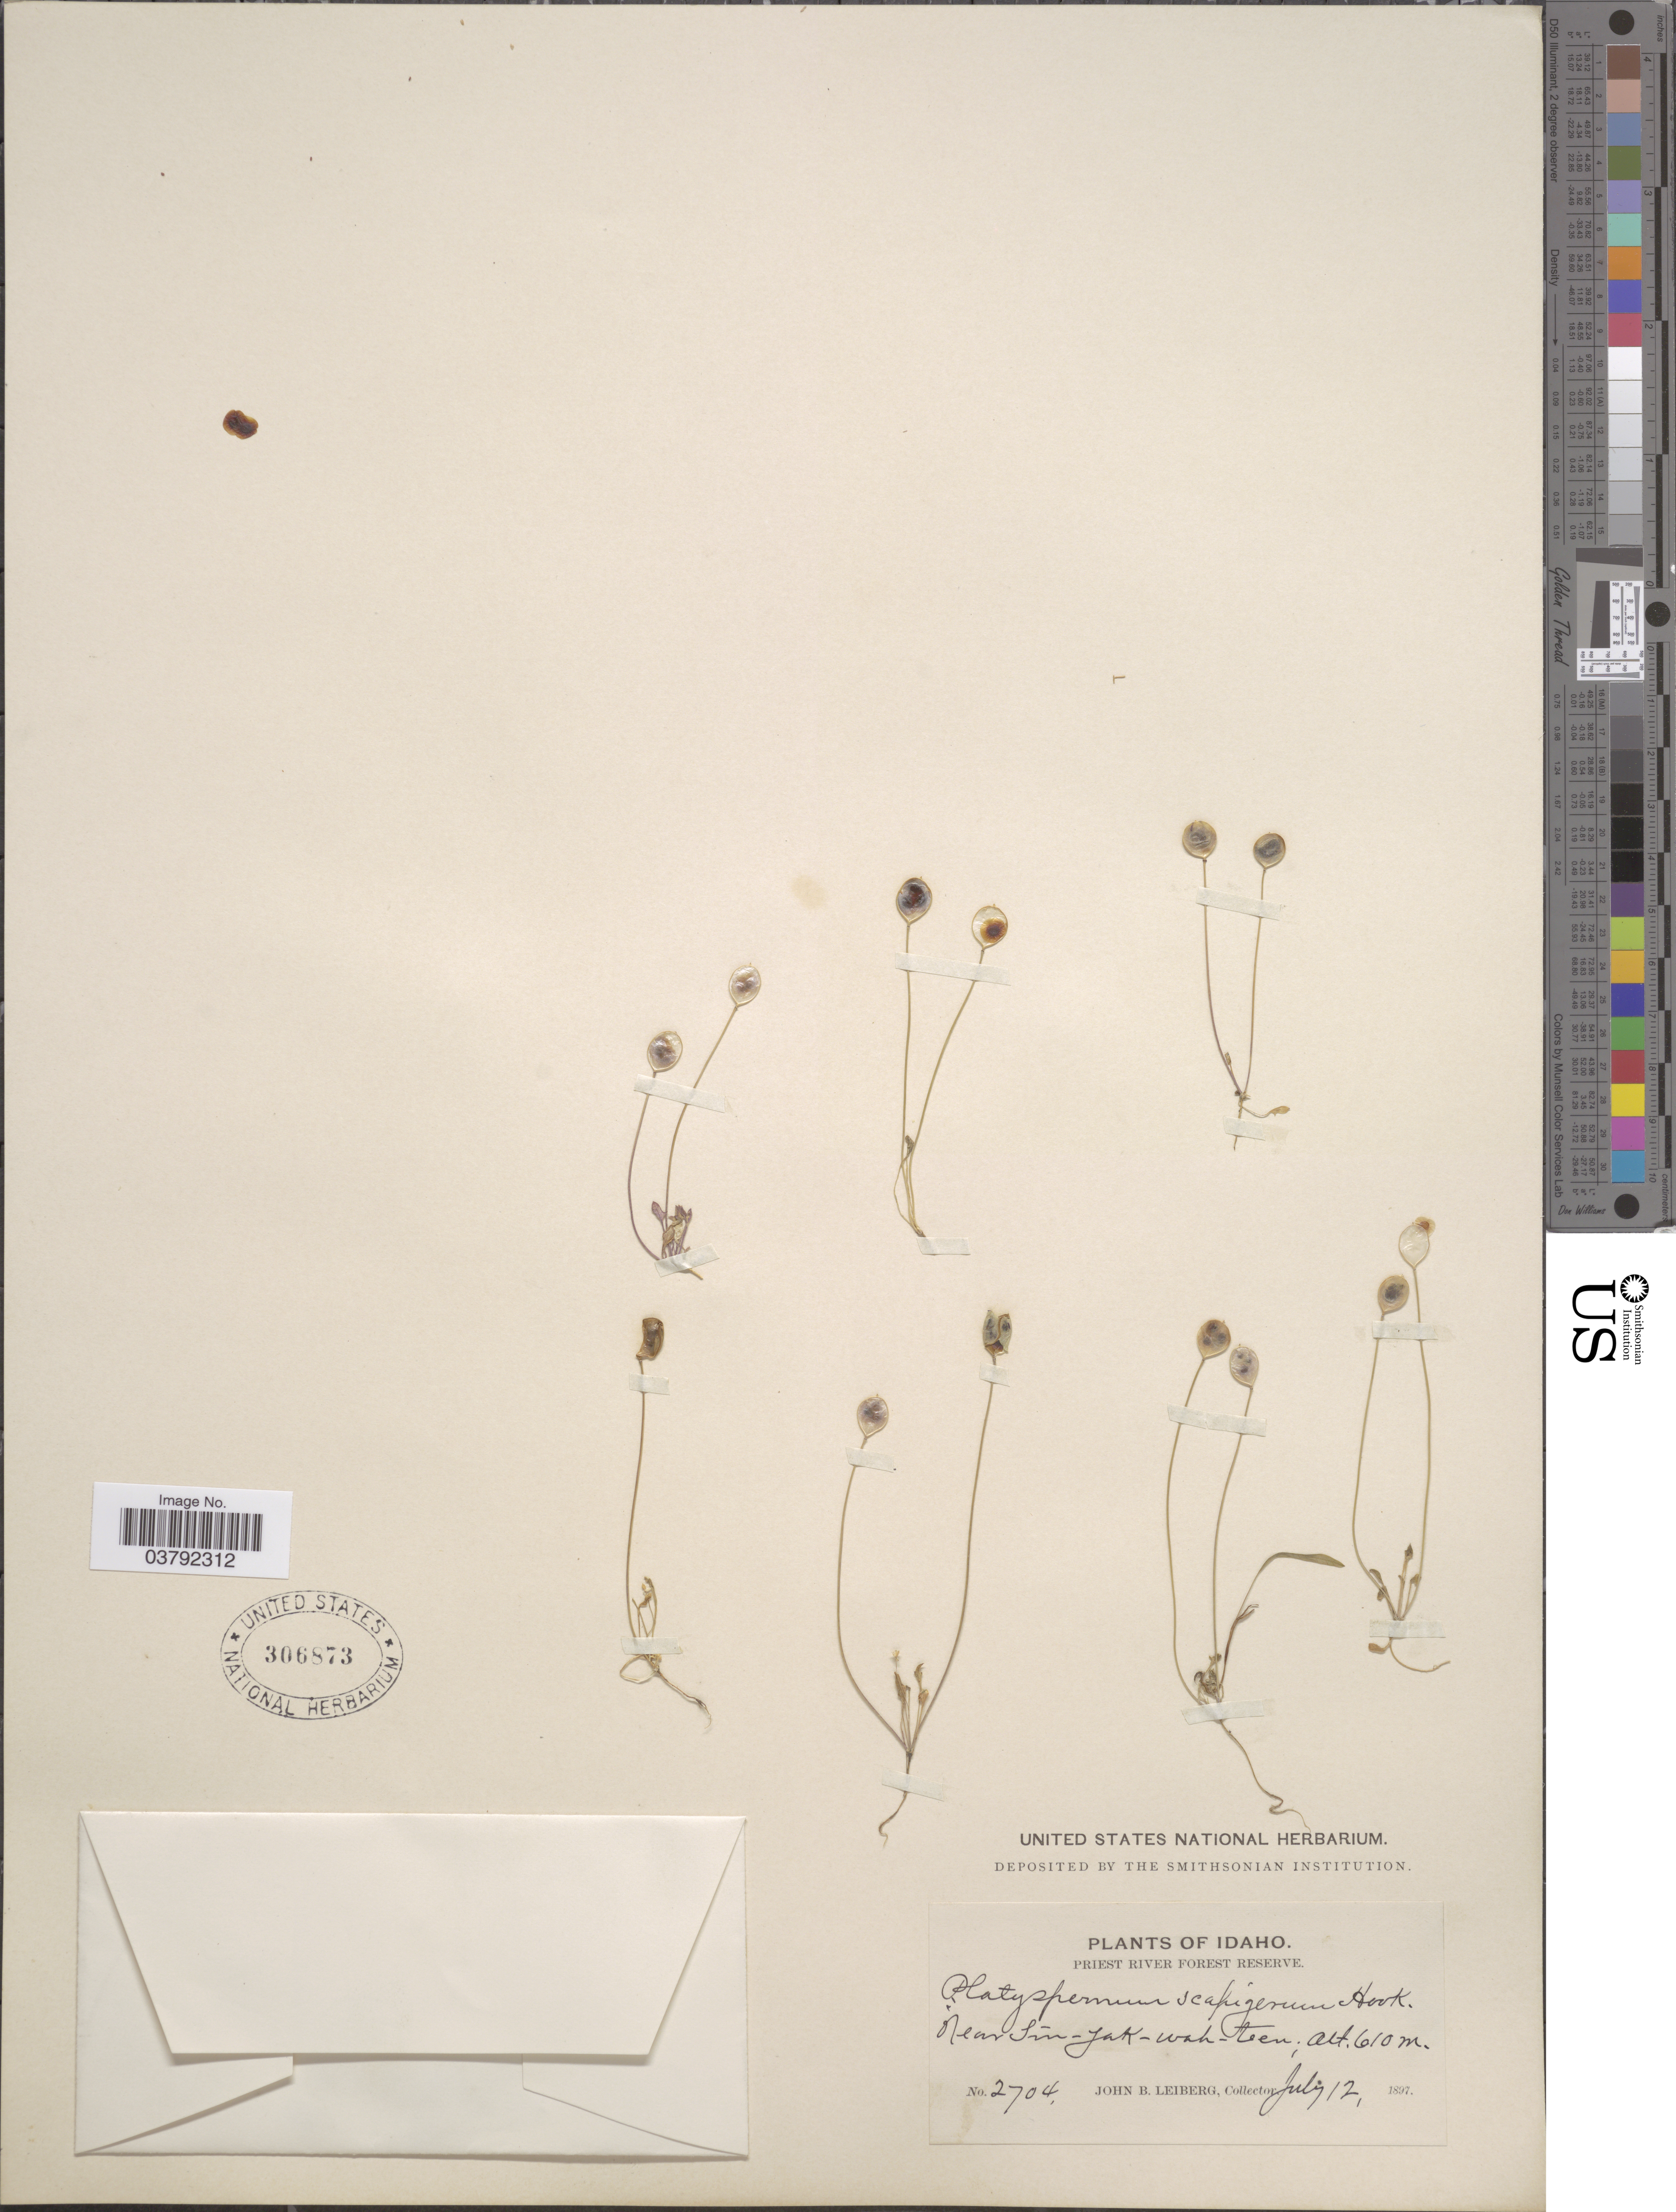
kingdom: Plantae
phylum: Tracheophyta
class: Magnoliopsida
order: Brassicales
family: Brassicaceae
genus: Idahoa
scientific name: Idahoa scapigera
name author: A. Nelson & J.F. Macbr.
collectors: J. B. Leiberg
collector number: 2704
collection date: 1897-07-12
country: United States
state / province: Idaho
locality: Priest River Forest Reserve. Near Sin-Yak-Wah-Teen [Seneacquoteen].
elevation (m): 610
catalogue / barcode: US 306873